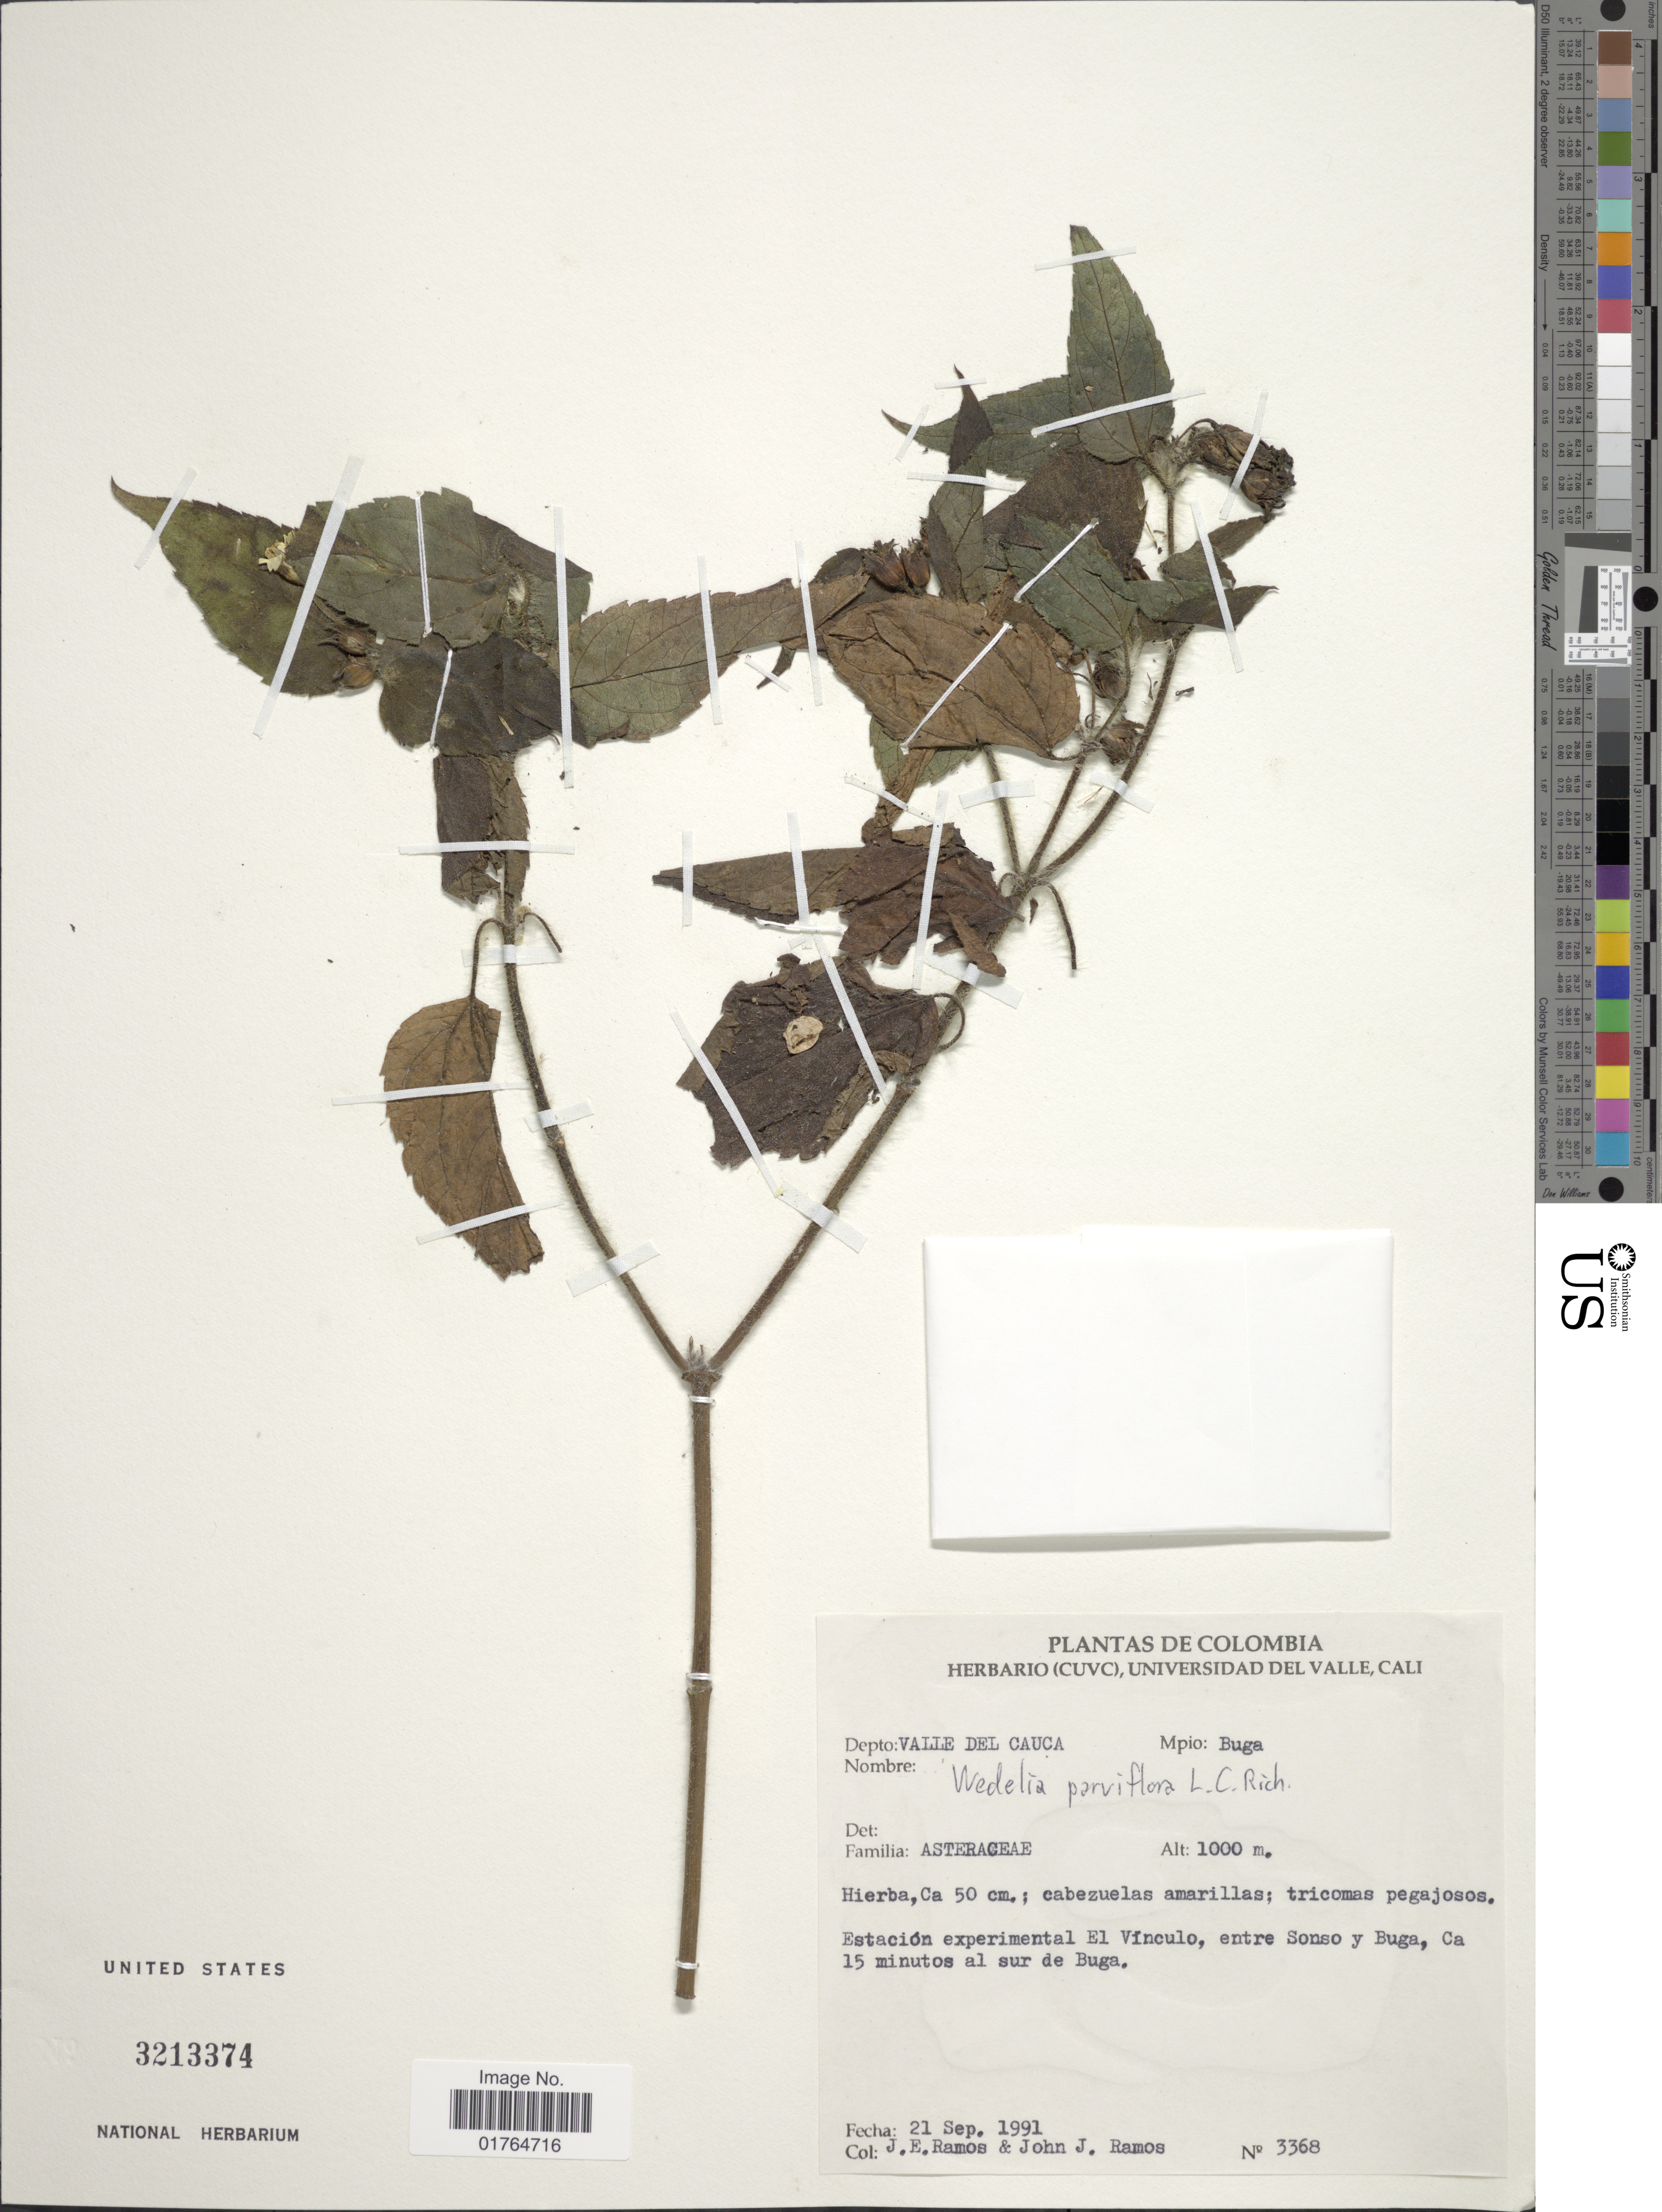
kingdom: Plantae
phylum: Tracheophyta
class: Magnoliopsida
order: Asterales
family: Asteraceae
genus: Wedelia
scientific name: Wedelia parviflora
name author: Rich.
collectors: J. E. Ramos & J. J. Ramos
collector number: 3368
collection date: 1991-09-21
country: Colombia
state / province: Valle del Cauca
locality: Mpio. Buga, Estacion experimental El Vinculo, entre Sonso y Buga, ca 15 minutos al sur de Buga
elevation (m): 1000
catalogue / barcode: US 3213374